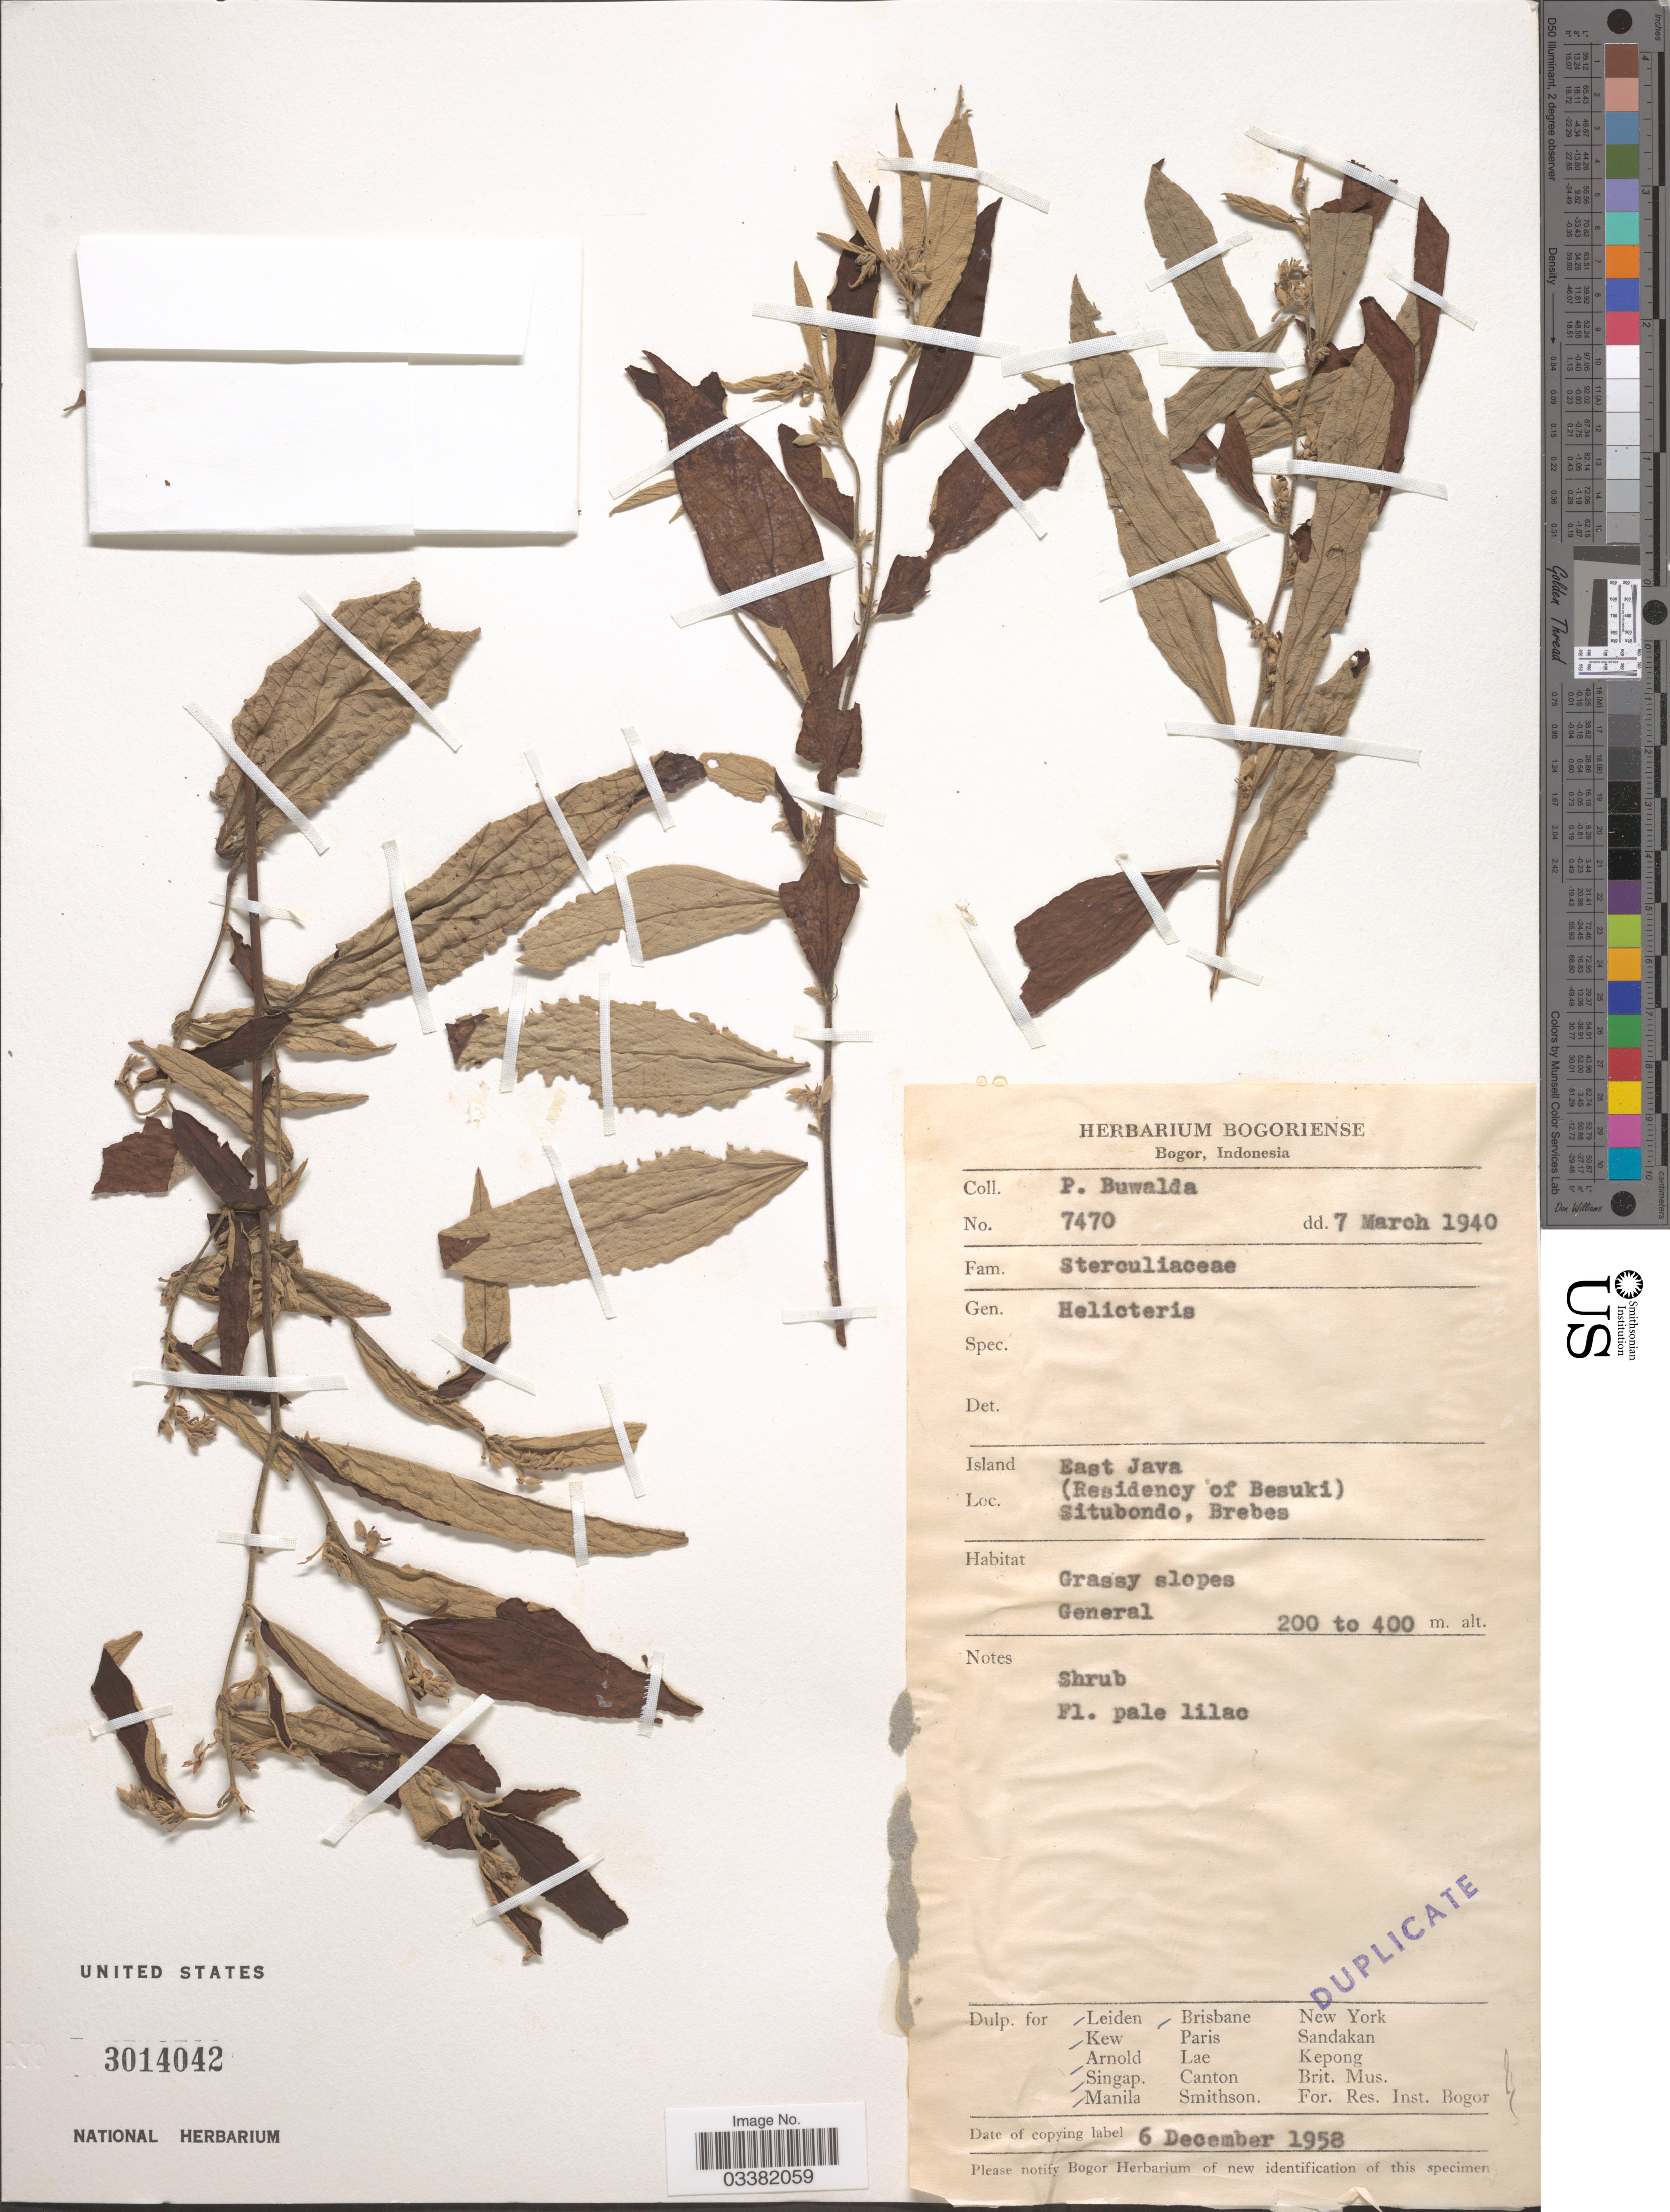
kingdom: Plantae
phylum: Tracheophyta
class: Magnoliopsida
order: Malvales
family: Malvaceae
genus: Helicteres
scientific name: Helicteres sp.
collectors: P. Buwalda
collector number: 7470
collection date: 1940-03-07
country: Indonesia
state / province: Java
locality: Island East Java (Residency of Besuki). Situbondo, Brebes.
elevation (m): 200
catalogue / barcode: US 3014042